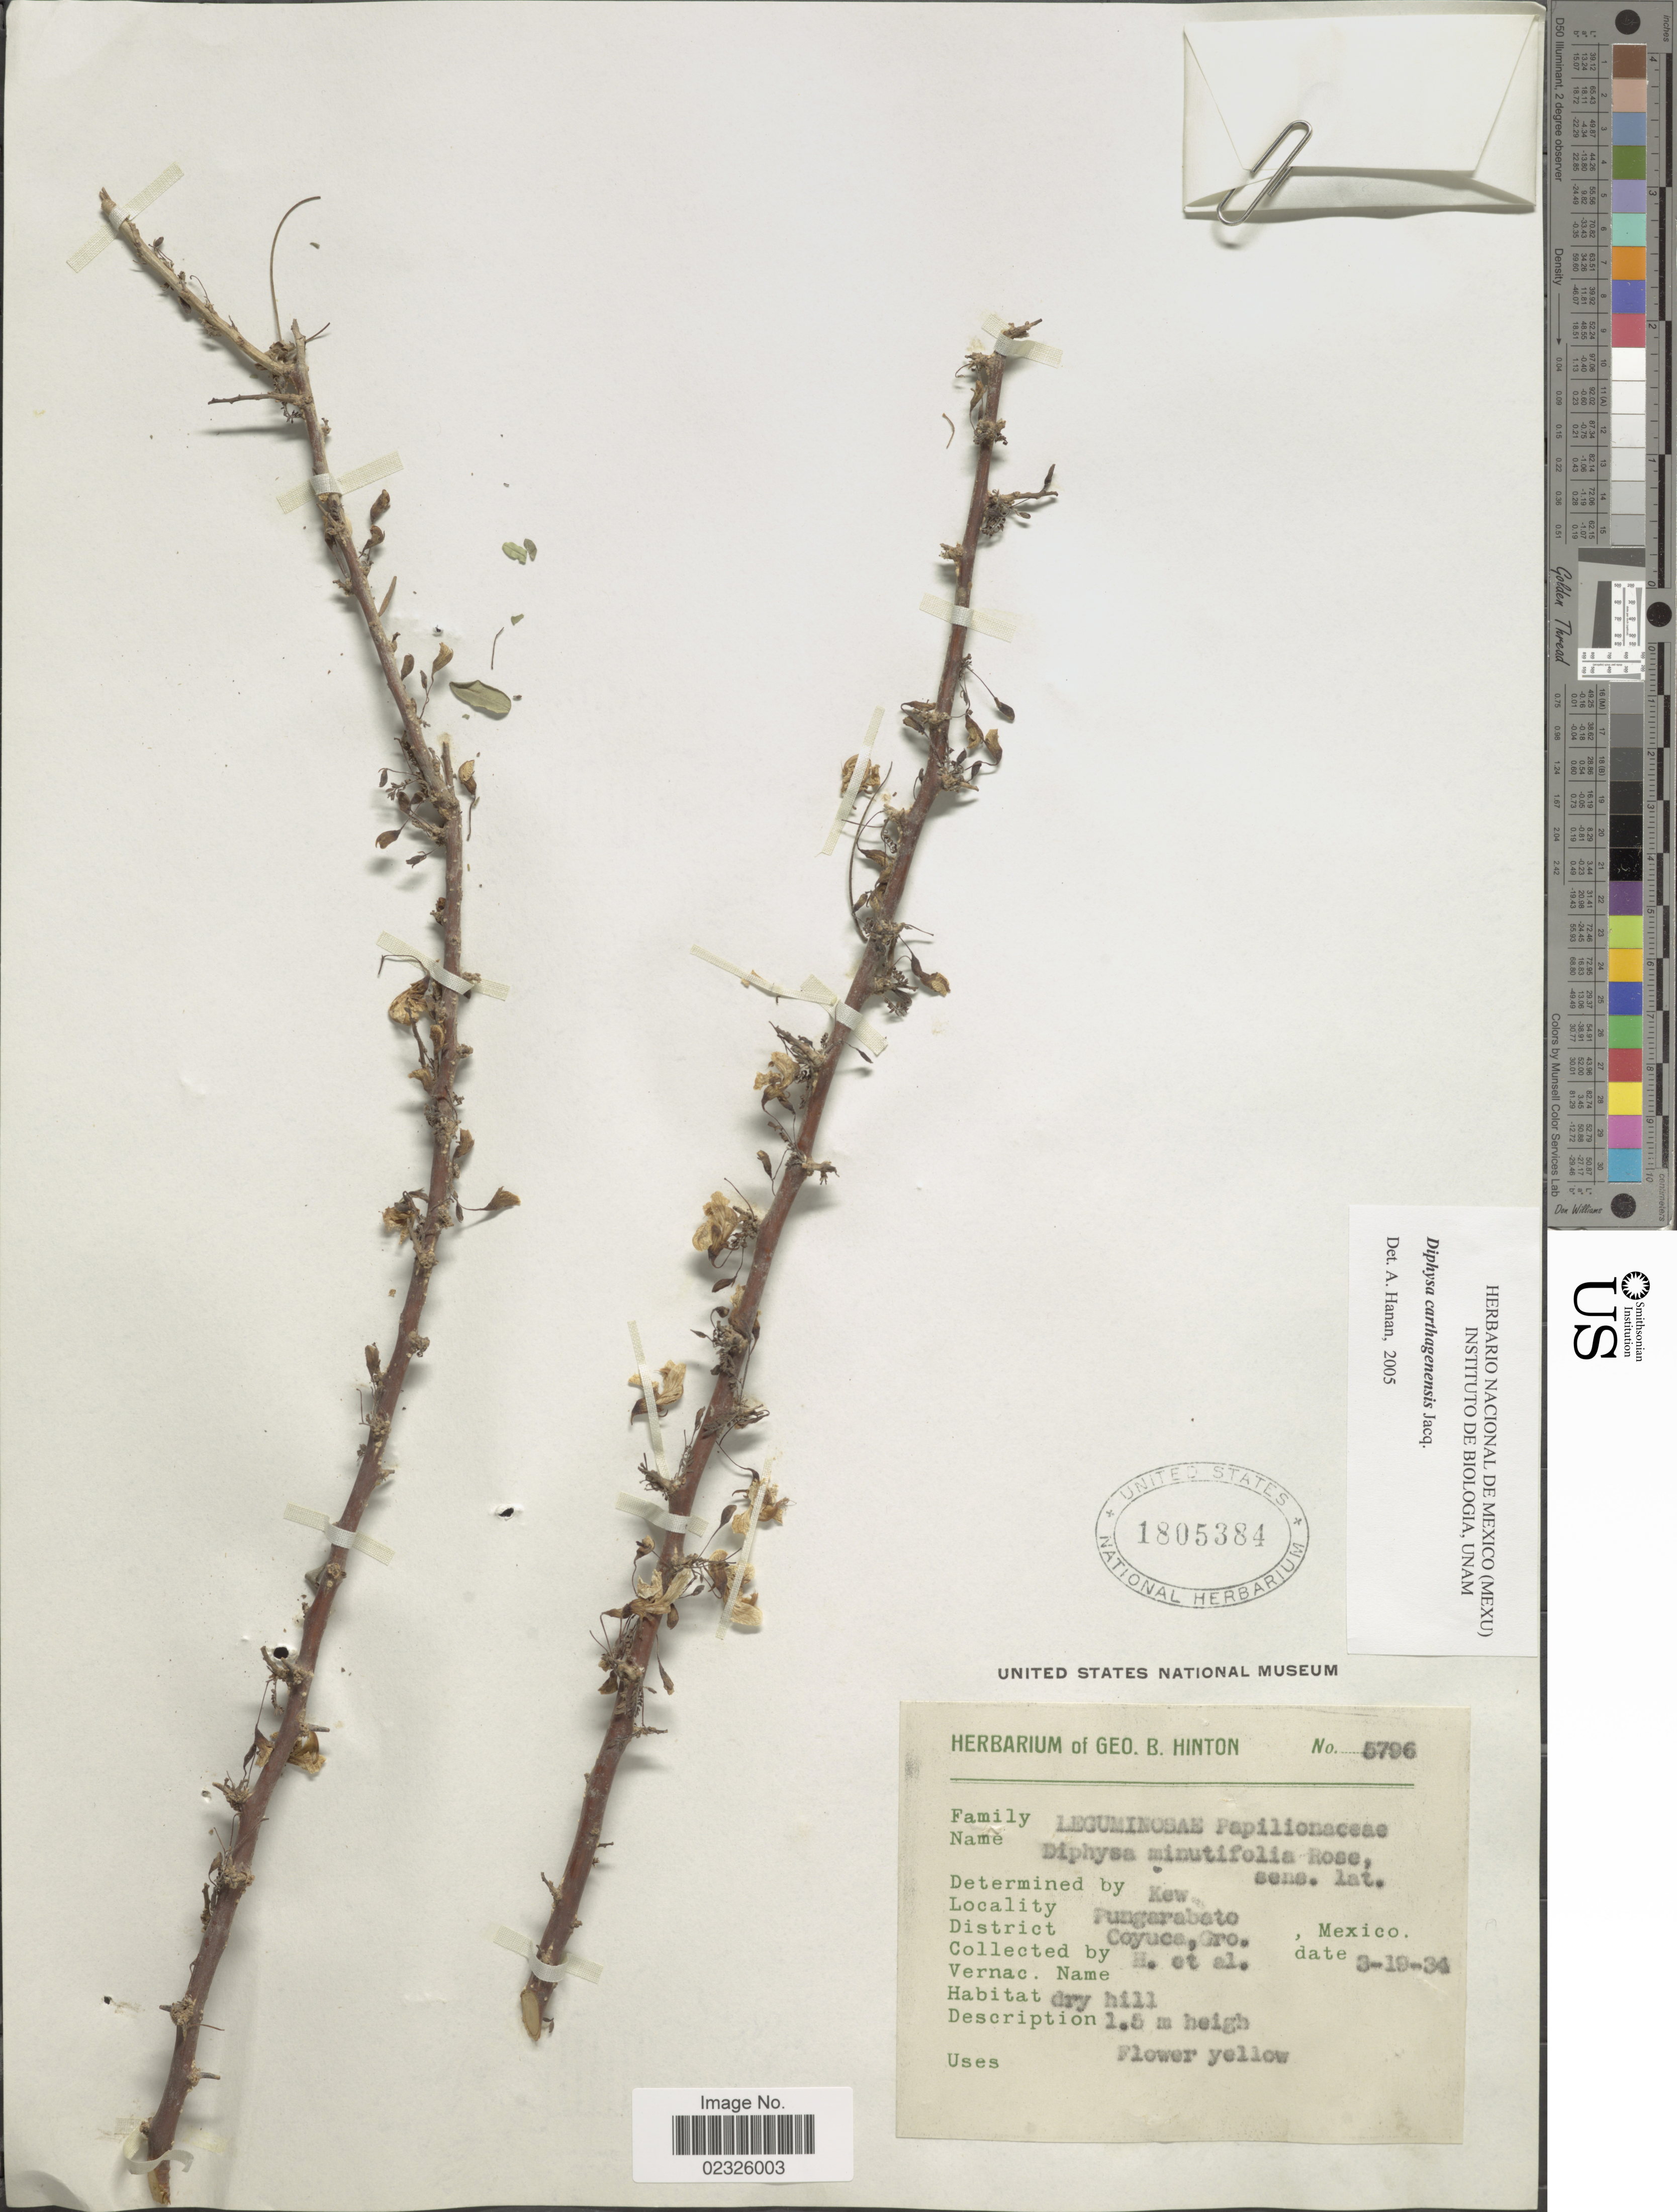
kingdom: Plantae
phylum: Tracheophyta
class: Magnoliopsida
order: Fabales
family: Fabaceae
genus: Diphysa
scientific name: Diphysa carthagenensis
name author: Jacq.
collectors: G. B. Hinton & et al.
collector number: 5796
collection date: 1934-03-19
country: Mexico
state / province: Guerrero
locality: Pungarabato, District Coyuca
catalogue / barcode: US 1805384